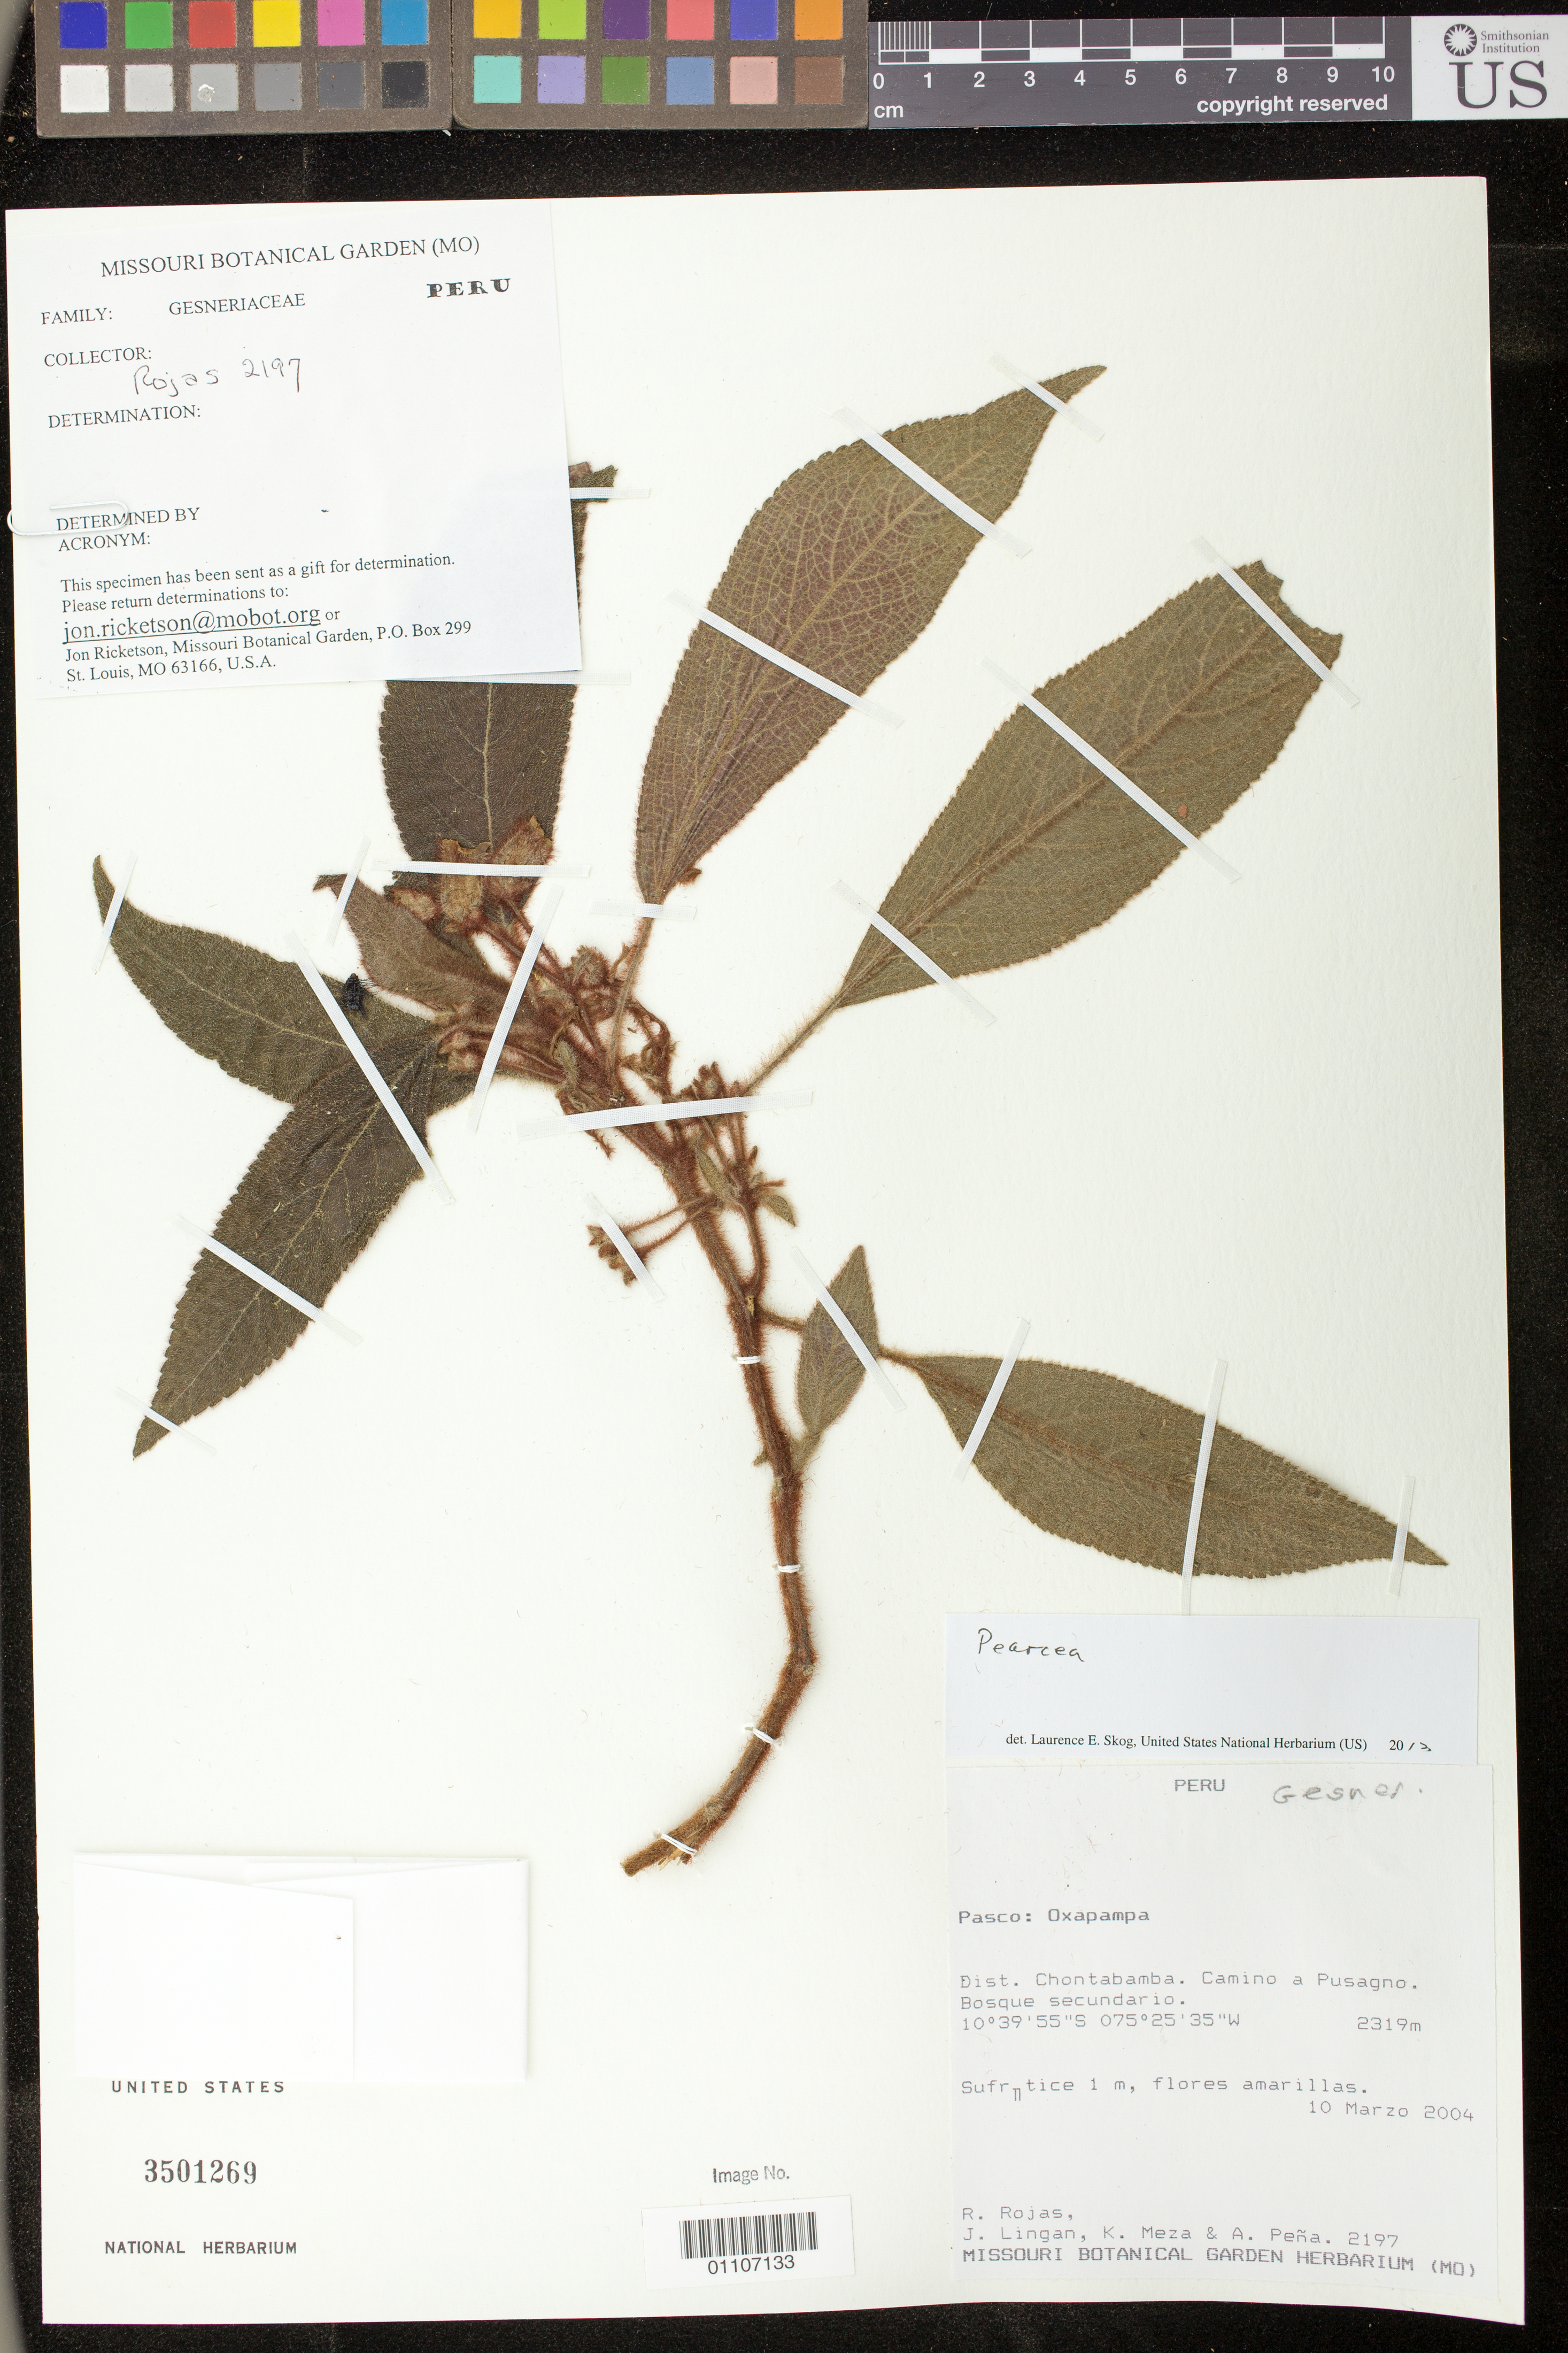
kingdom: Plantae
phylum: Tracheophyta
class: Magnoliopsida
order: Lamiales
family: Gesneriaceae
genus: Pearcea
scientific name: Pearcea sp.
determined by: Skog, Laurence E.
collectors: R. Rojas, J. Lingan, K. Meza & A. Peña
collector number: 2197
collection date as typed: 10 Mar 2004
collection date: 2004-03-10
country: Peru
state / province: Pasco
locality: Pasco: Oxapampa. Dist. Chontabamba, camino a Pusagno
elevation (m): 2319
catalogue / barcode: US 3501269